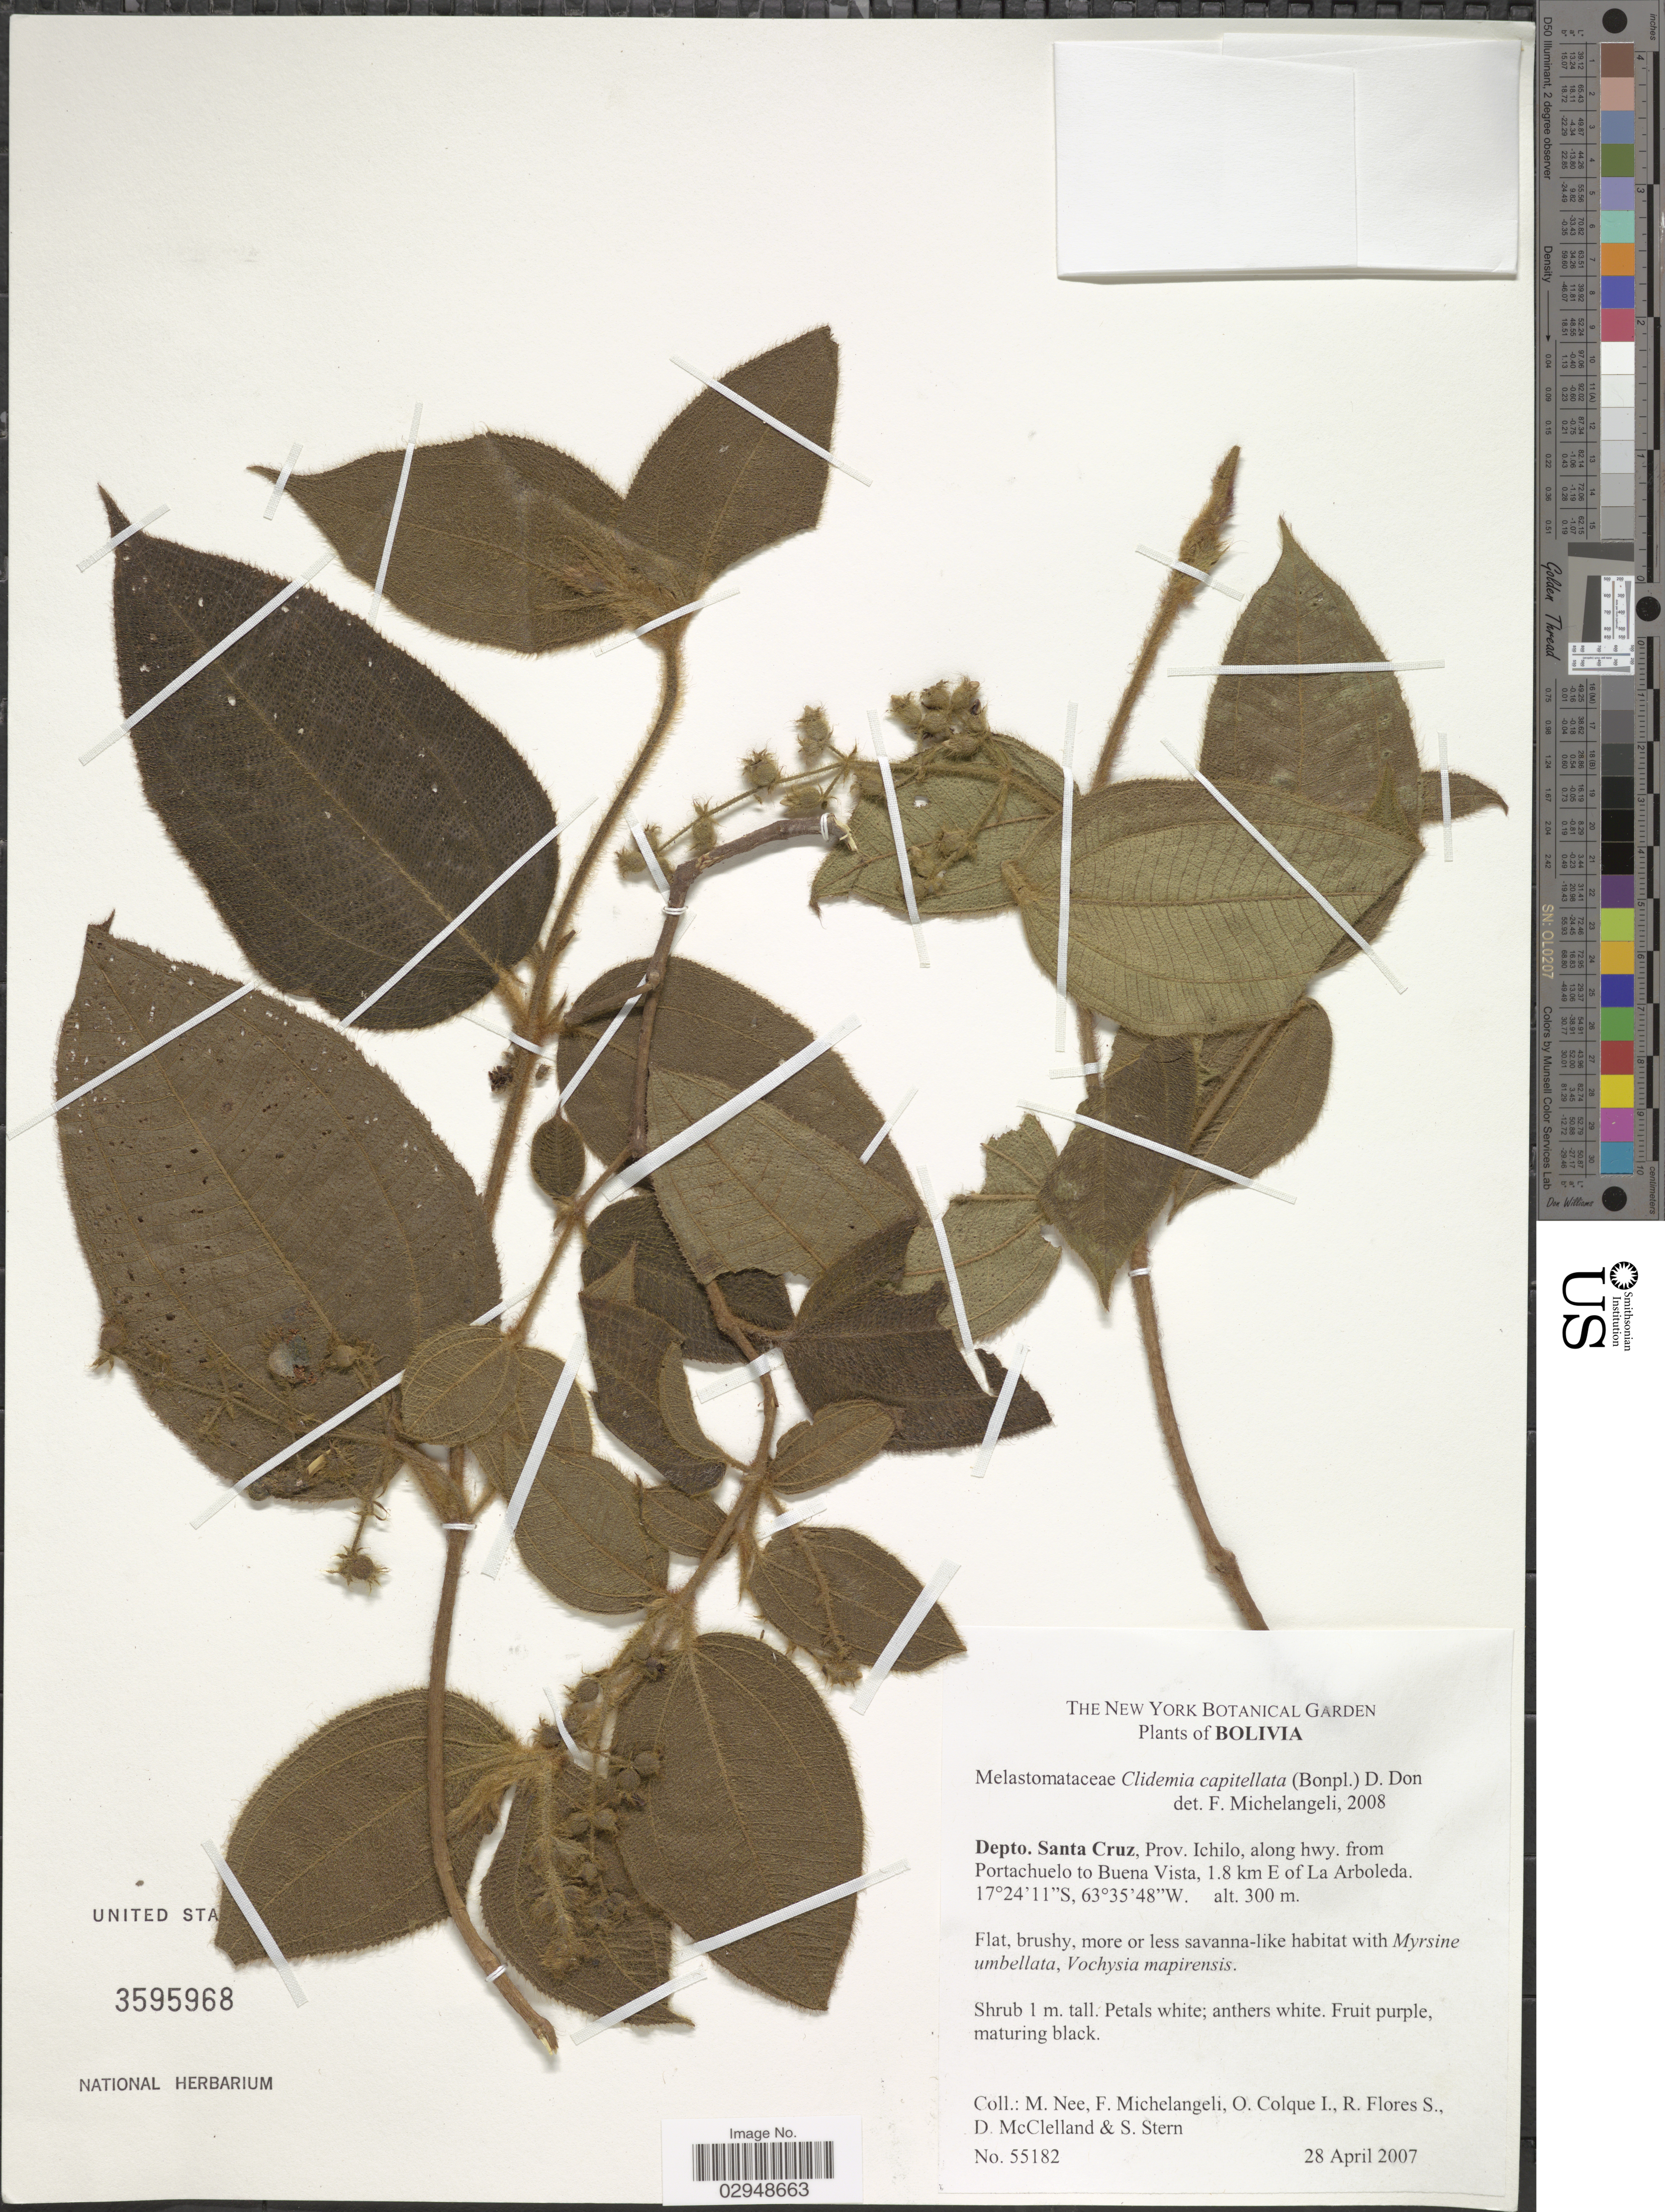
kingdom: Plantae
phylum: Tracheophyta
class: Magnoliopsida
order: Myrtales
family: Melastomataceae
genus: Clidemia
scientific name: Clidemia capitellata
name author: (Bonpl.) D. Don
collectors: M. Nee, F. Michelangeli, O. Colque, R. Flores S. & et al.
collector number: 55182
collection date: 2007-04-28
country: Bolivia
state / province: Santa Cruz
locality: Depto. Santa Cruz, Prov. Ichilo, along hwy. from Portachuelo to Buena Vista, 1.8 km E of La Arboleda.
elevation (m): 300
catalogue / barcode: US 3595968